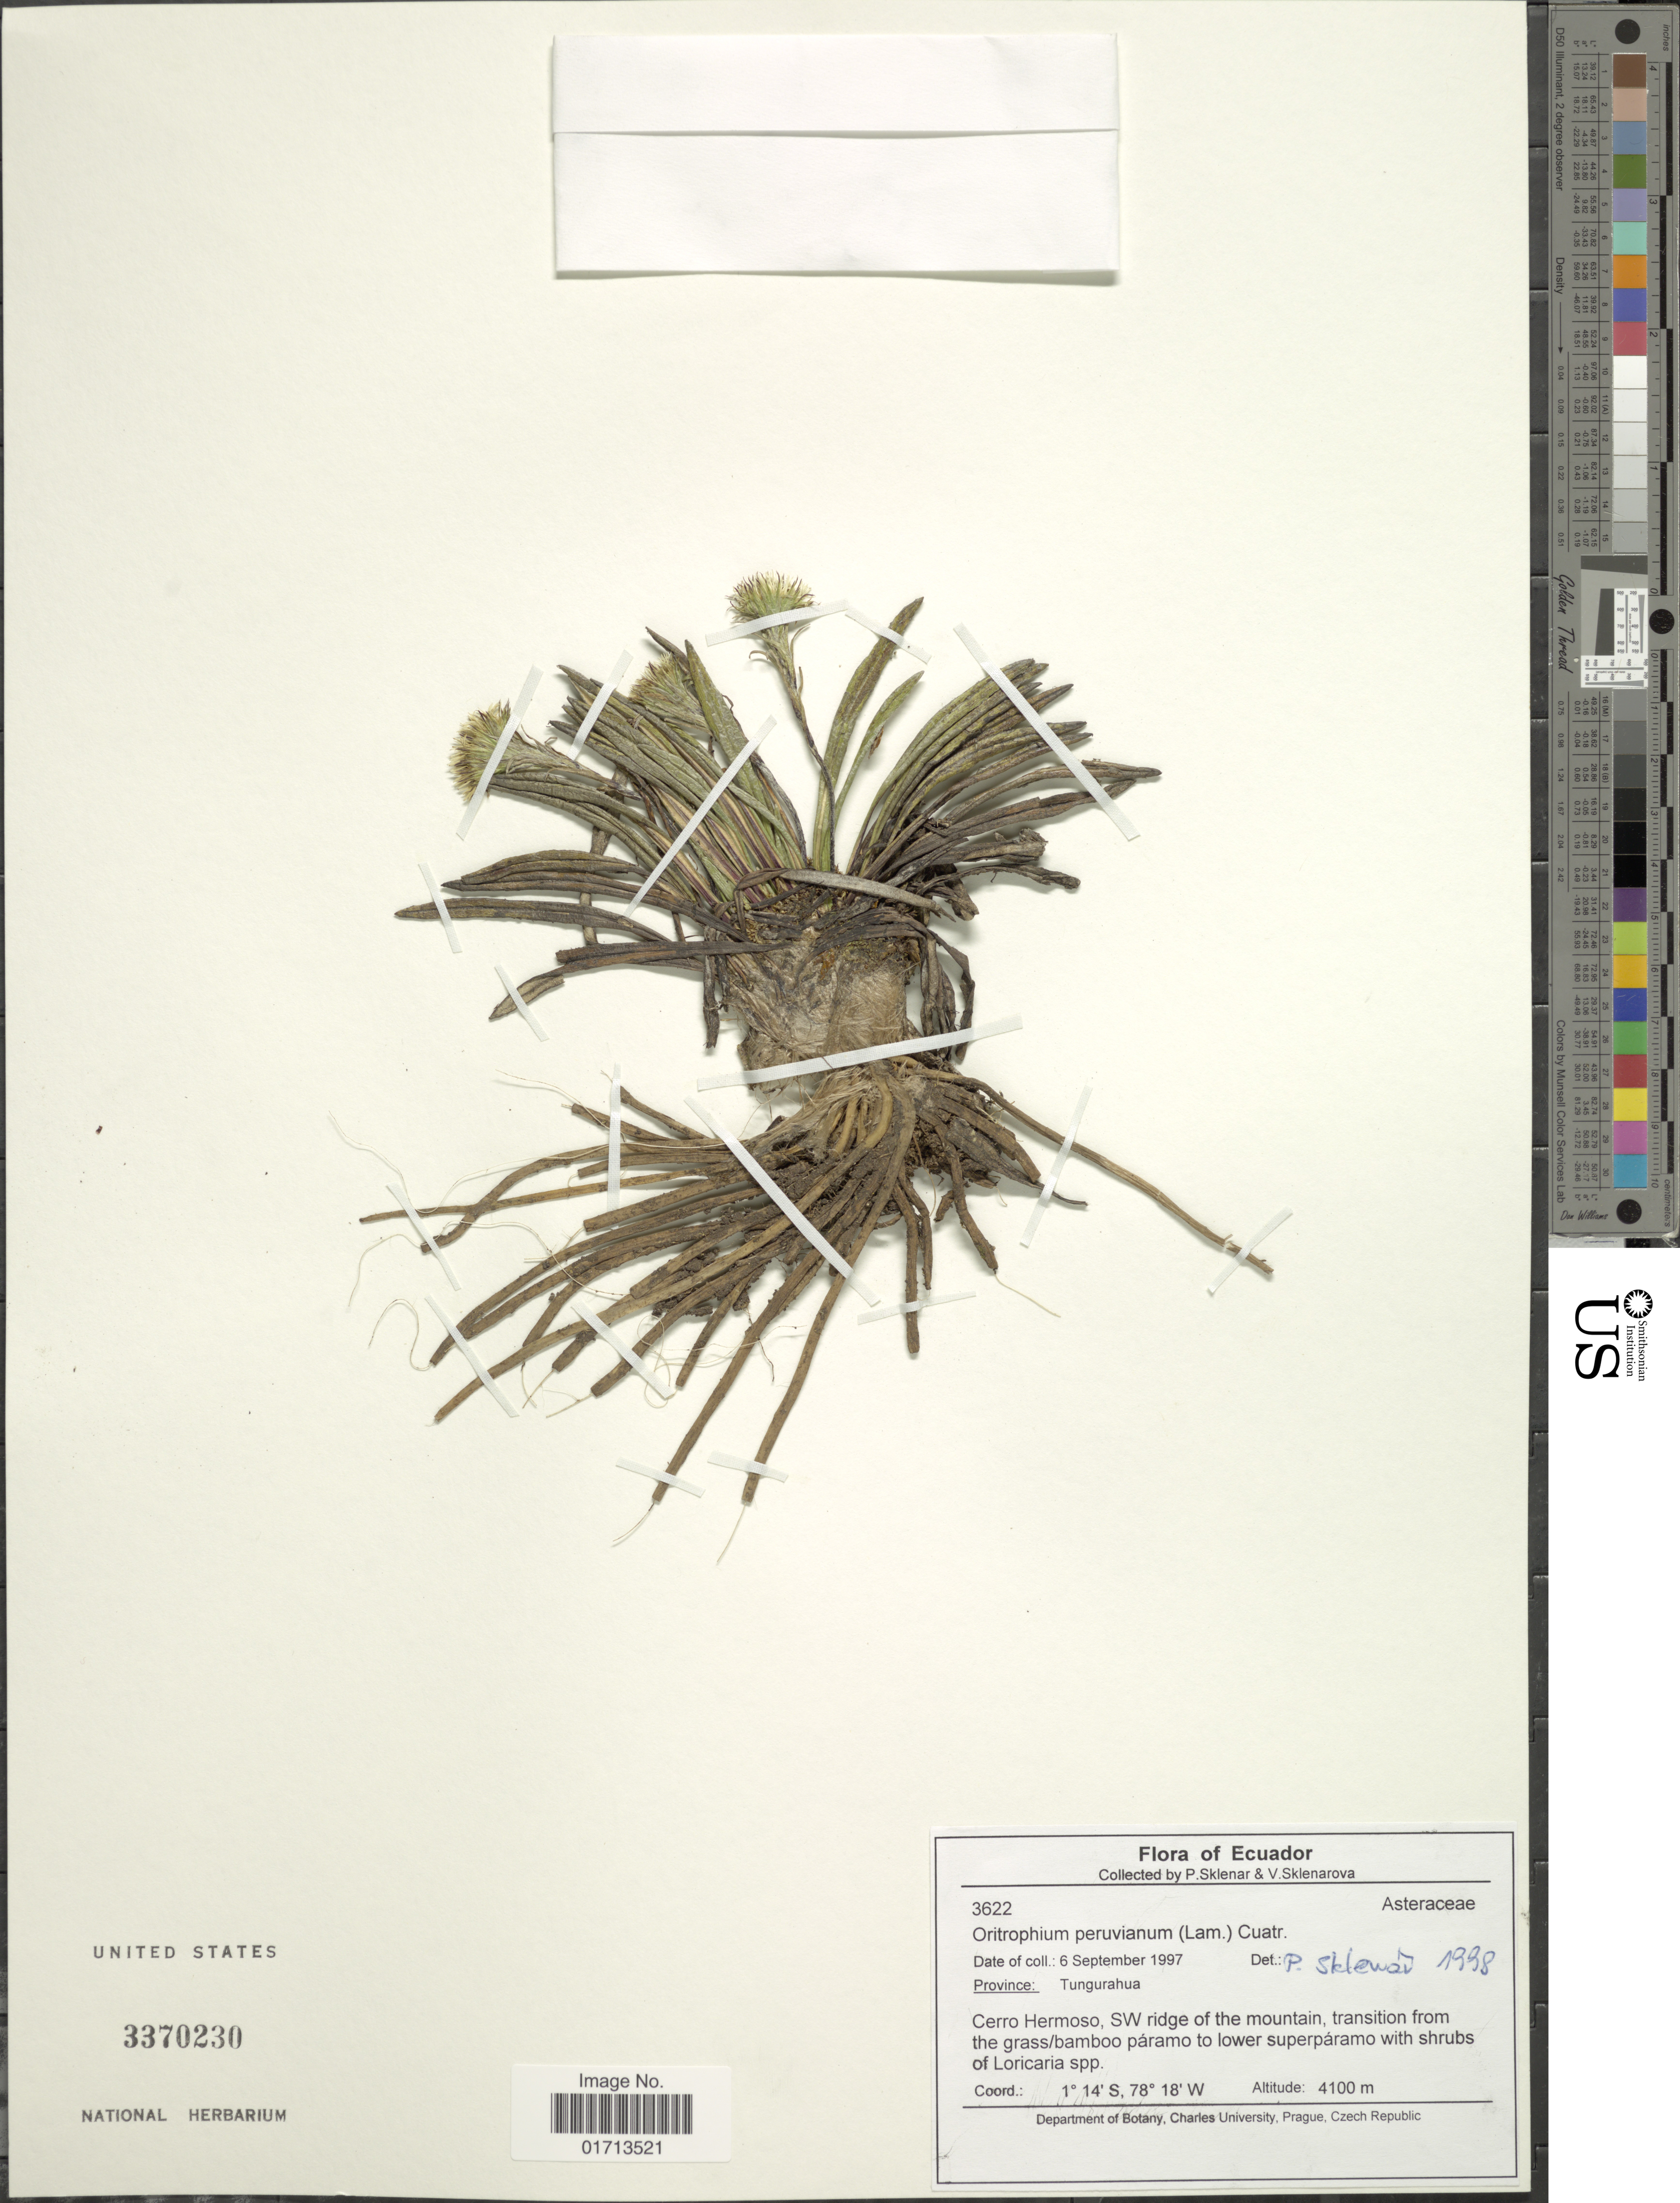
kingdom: Plantae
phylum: Tracheophyta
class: Magnoliopsida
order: Asterales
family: Asteraceae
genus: Oritrophium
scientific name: Oritrophium peruvianum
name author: (Lam.) Cuatrec.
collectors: P. Sklenár & V. Sklenárová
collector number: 3622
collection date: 1997-09-06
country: Ecuador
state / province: Tungurahua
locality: Cerro Hermoso, SW ridge of the mountain, transition from the grass. bamboo paramo.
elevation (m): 4100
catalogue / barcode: US 3370230